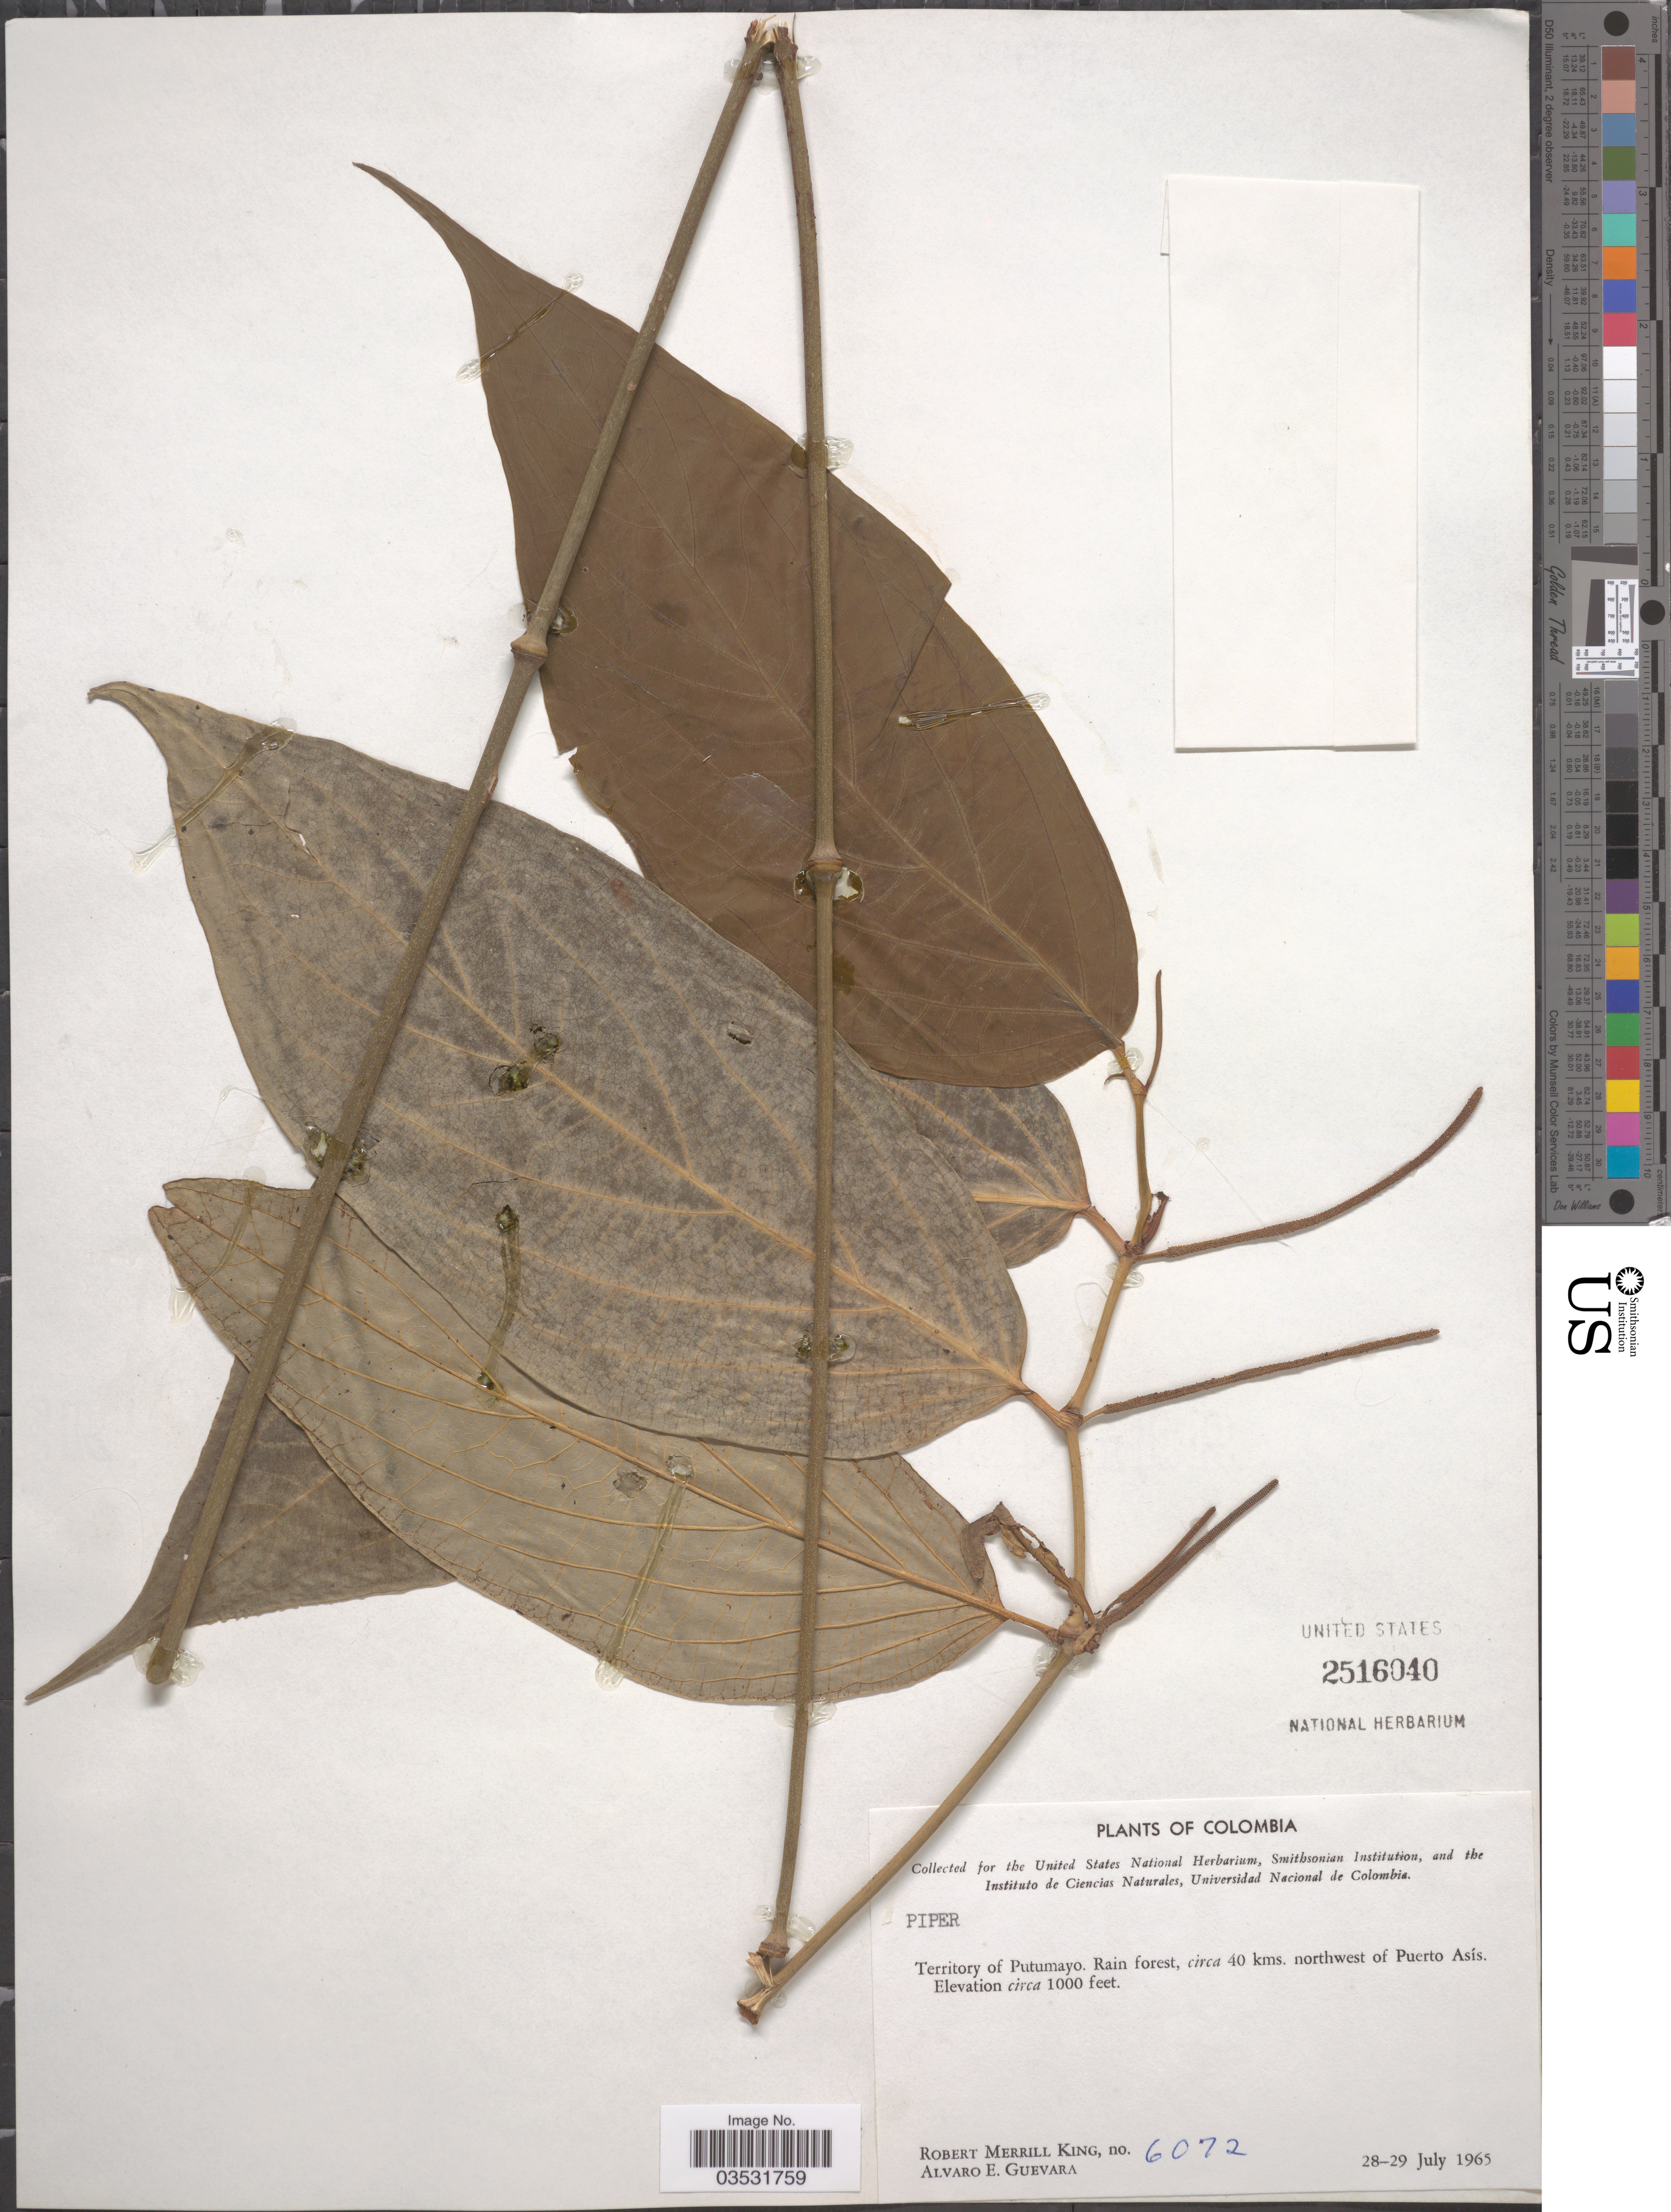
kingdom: Plantae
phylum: Tracheophyta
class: Magnoliopsida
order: Piperales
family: Piperaceae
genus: Piper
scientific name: Piper sp.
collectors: R. M. King & A. E. Guevara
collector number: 6072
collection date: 1965-07-28/1965-07-29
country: Colombia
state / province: Putumayo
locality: Rain forest, circa 40 kms. northwest of Puerto Asís.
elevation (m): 305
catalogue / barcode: US 2516040